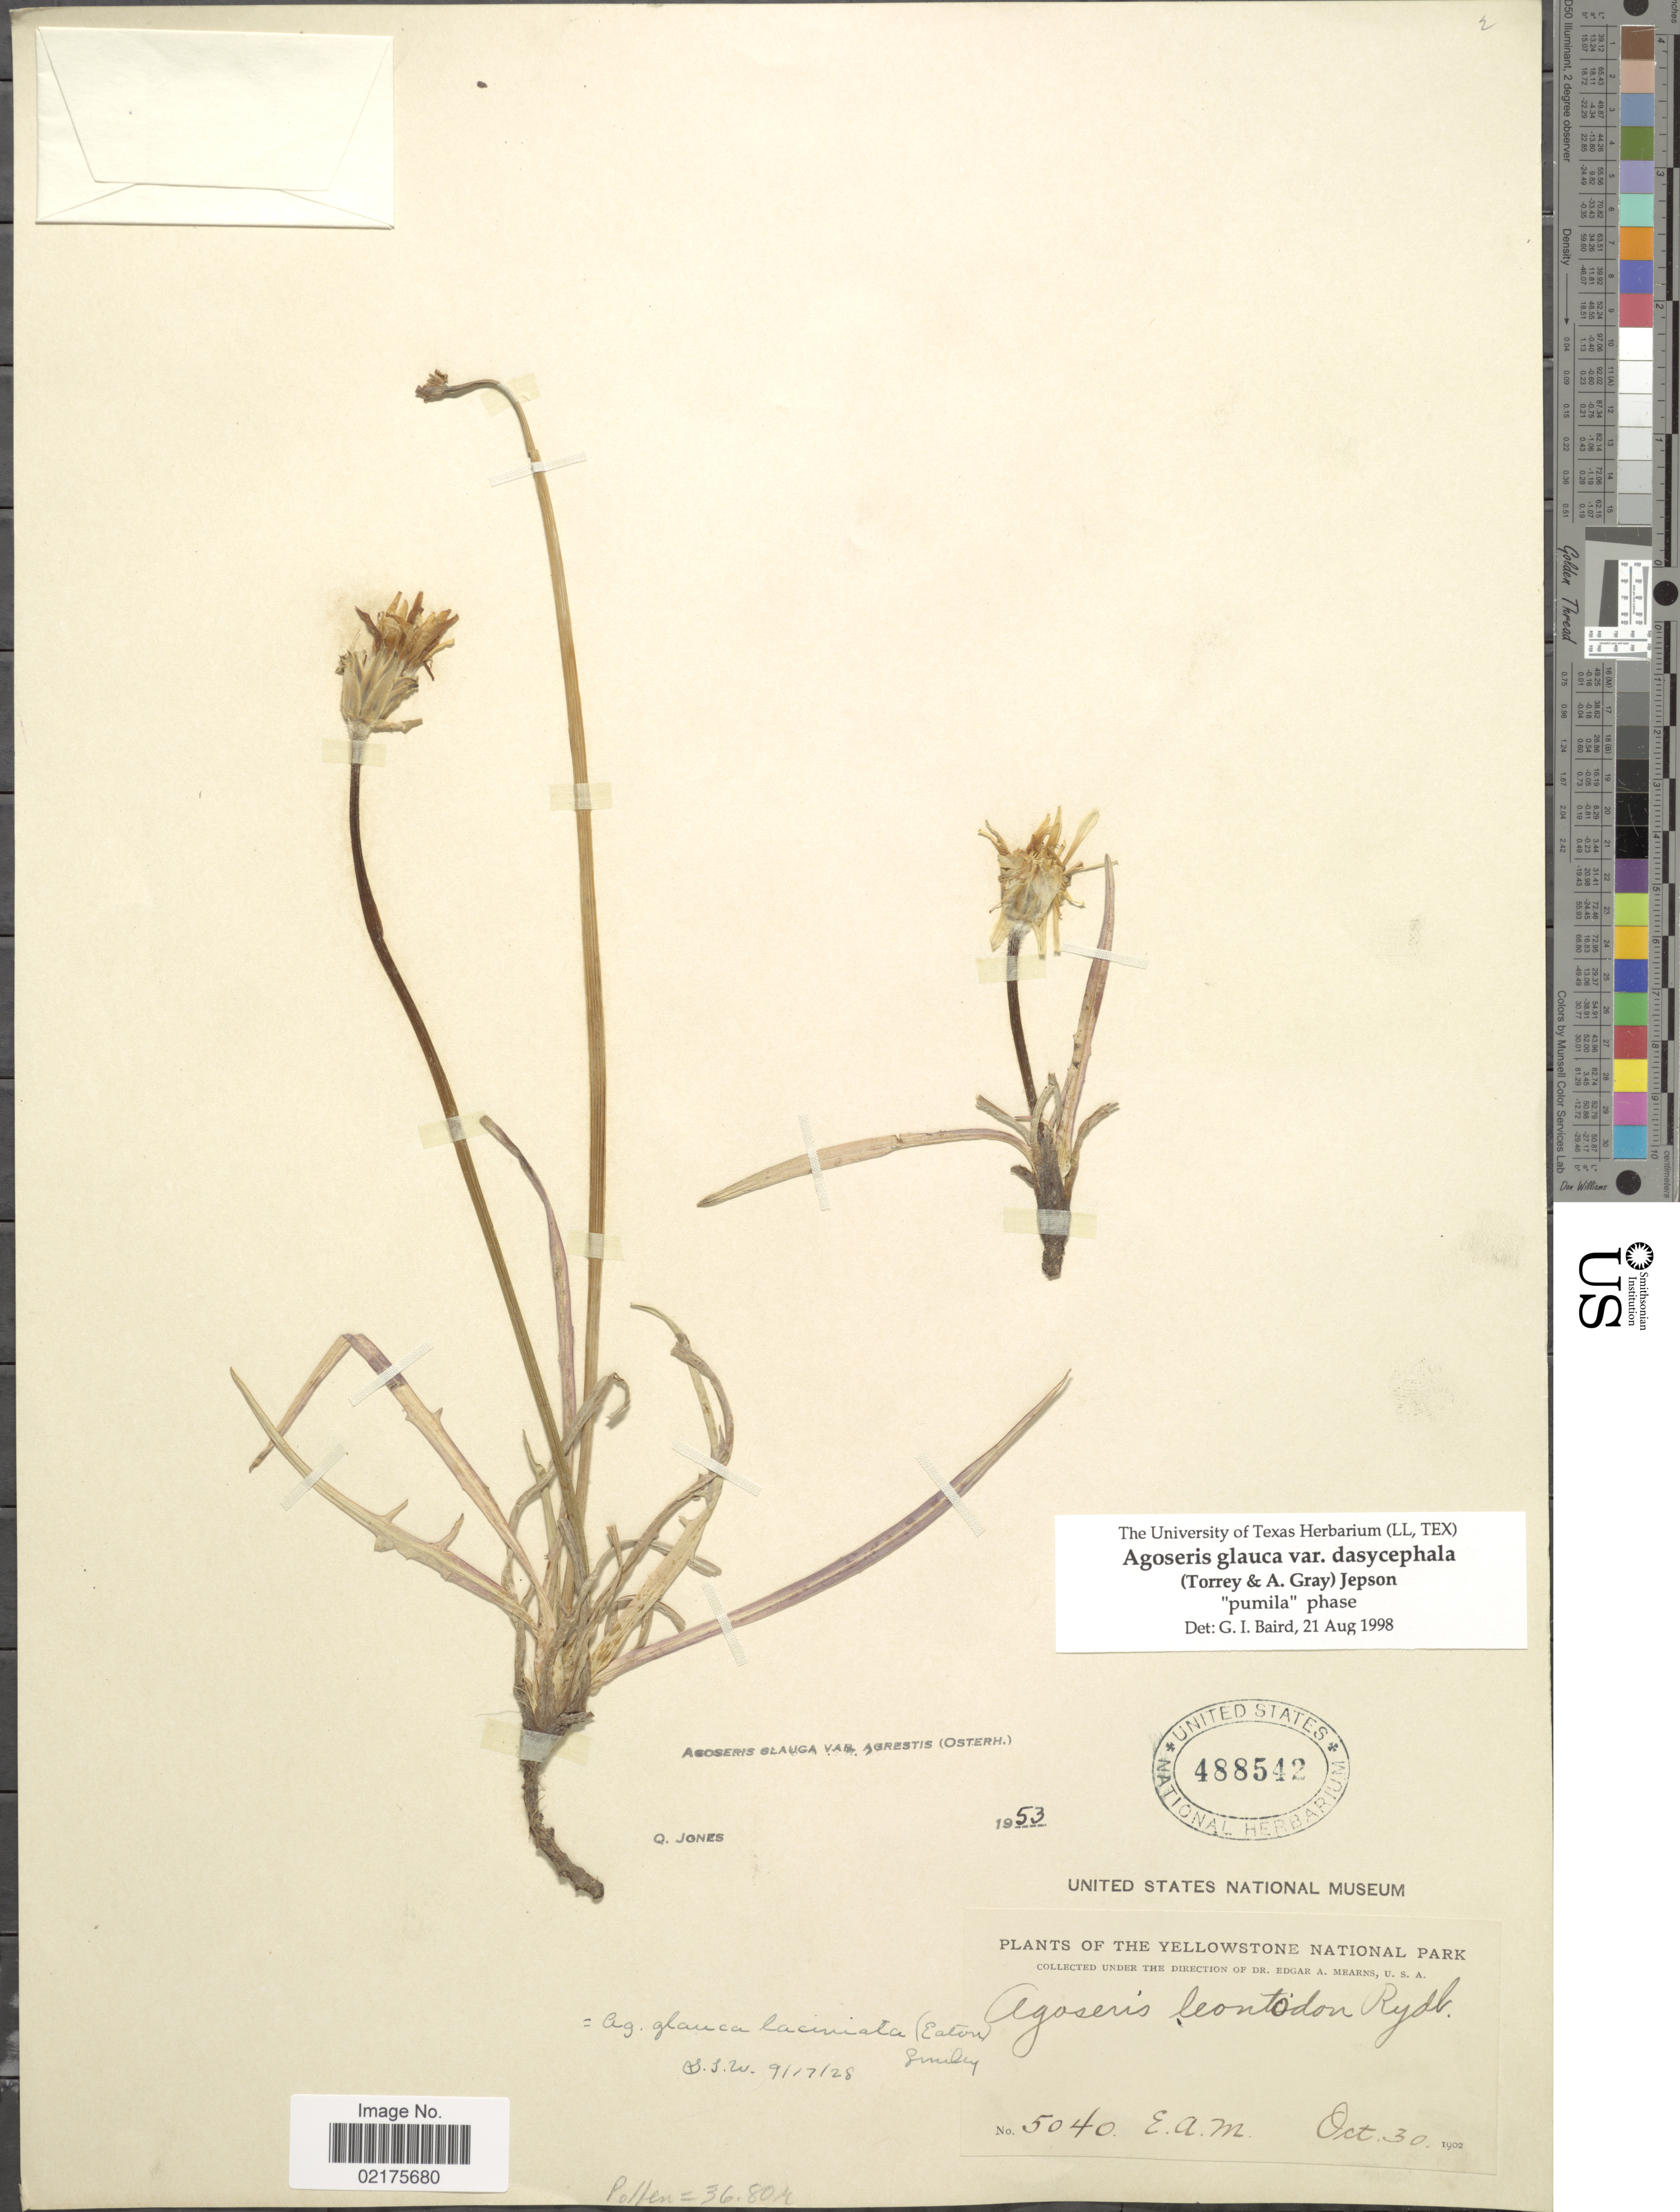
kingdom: Plantae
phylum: Tracheophyta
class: Magnoliopsida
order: Asterales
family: Asteraceae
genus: Agoseris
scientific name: Agoseris glauca var. dasycephala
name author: (Torr. & A. Gray) Jeps.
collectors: E. A. Mearns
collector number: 5040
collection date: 1902-10-30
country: United States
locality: Yellowstone National Park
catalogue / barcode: US 488542